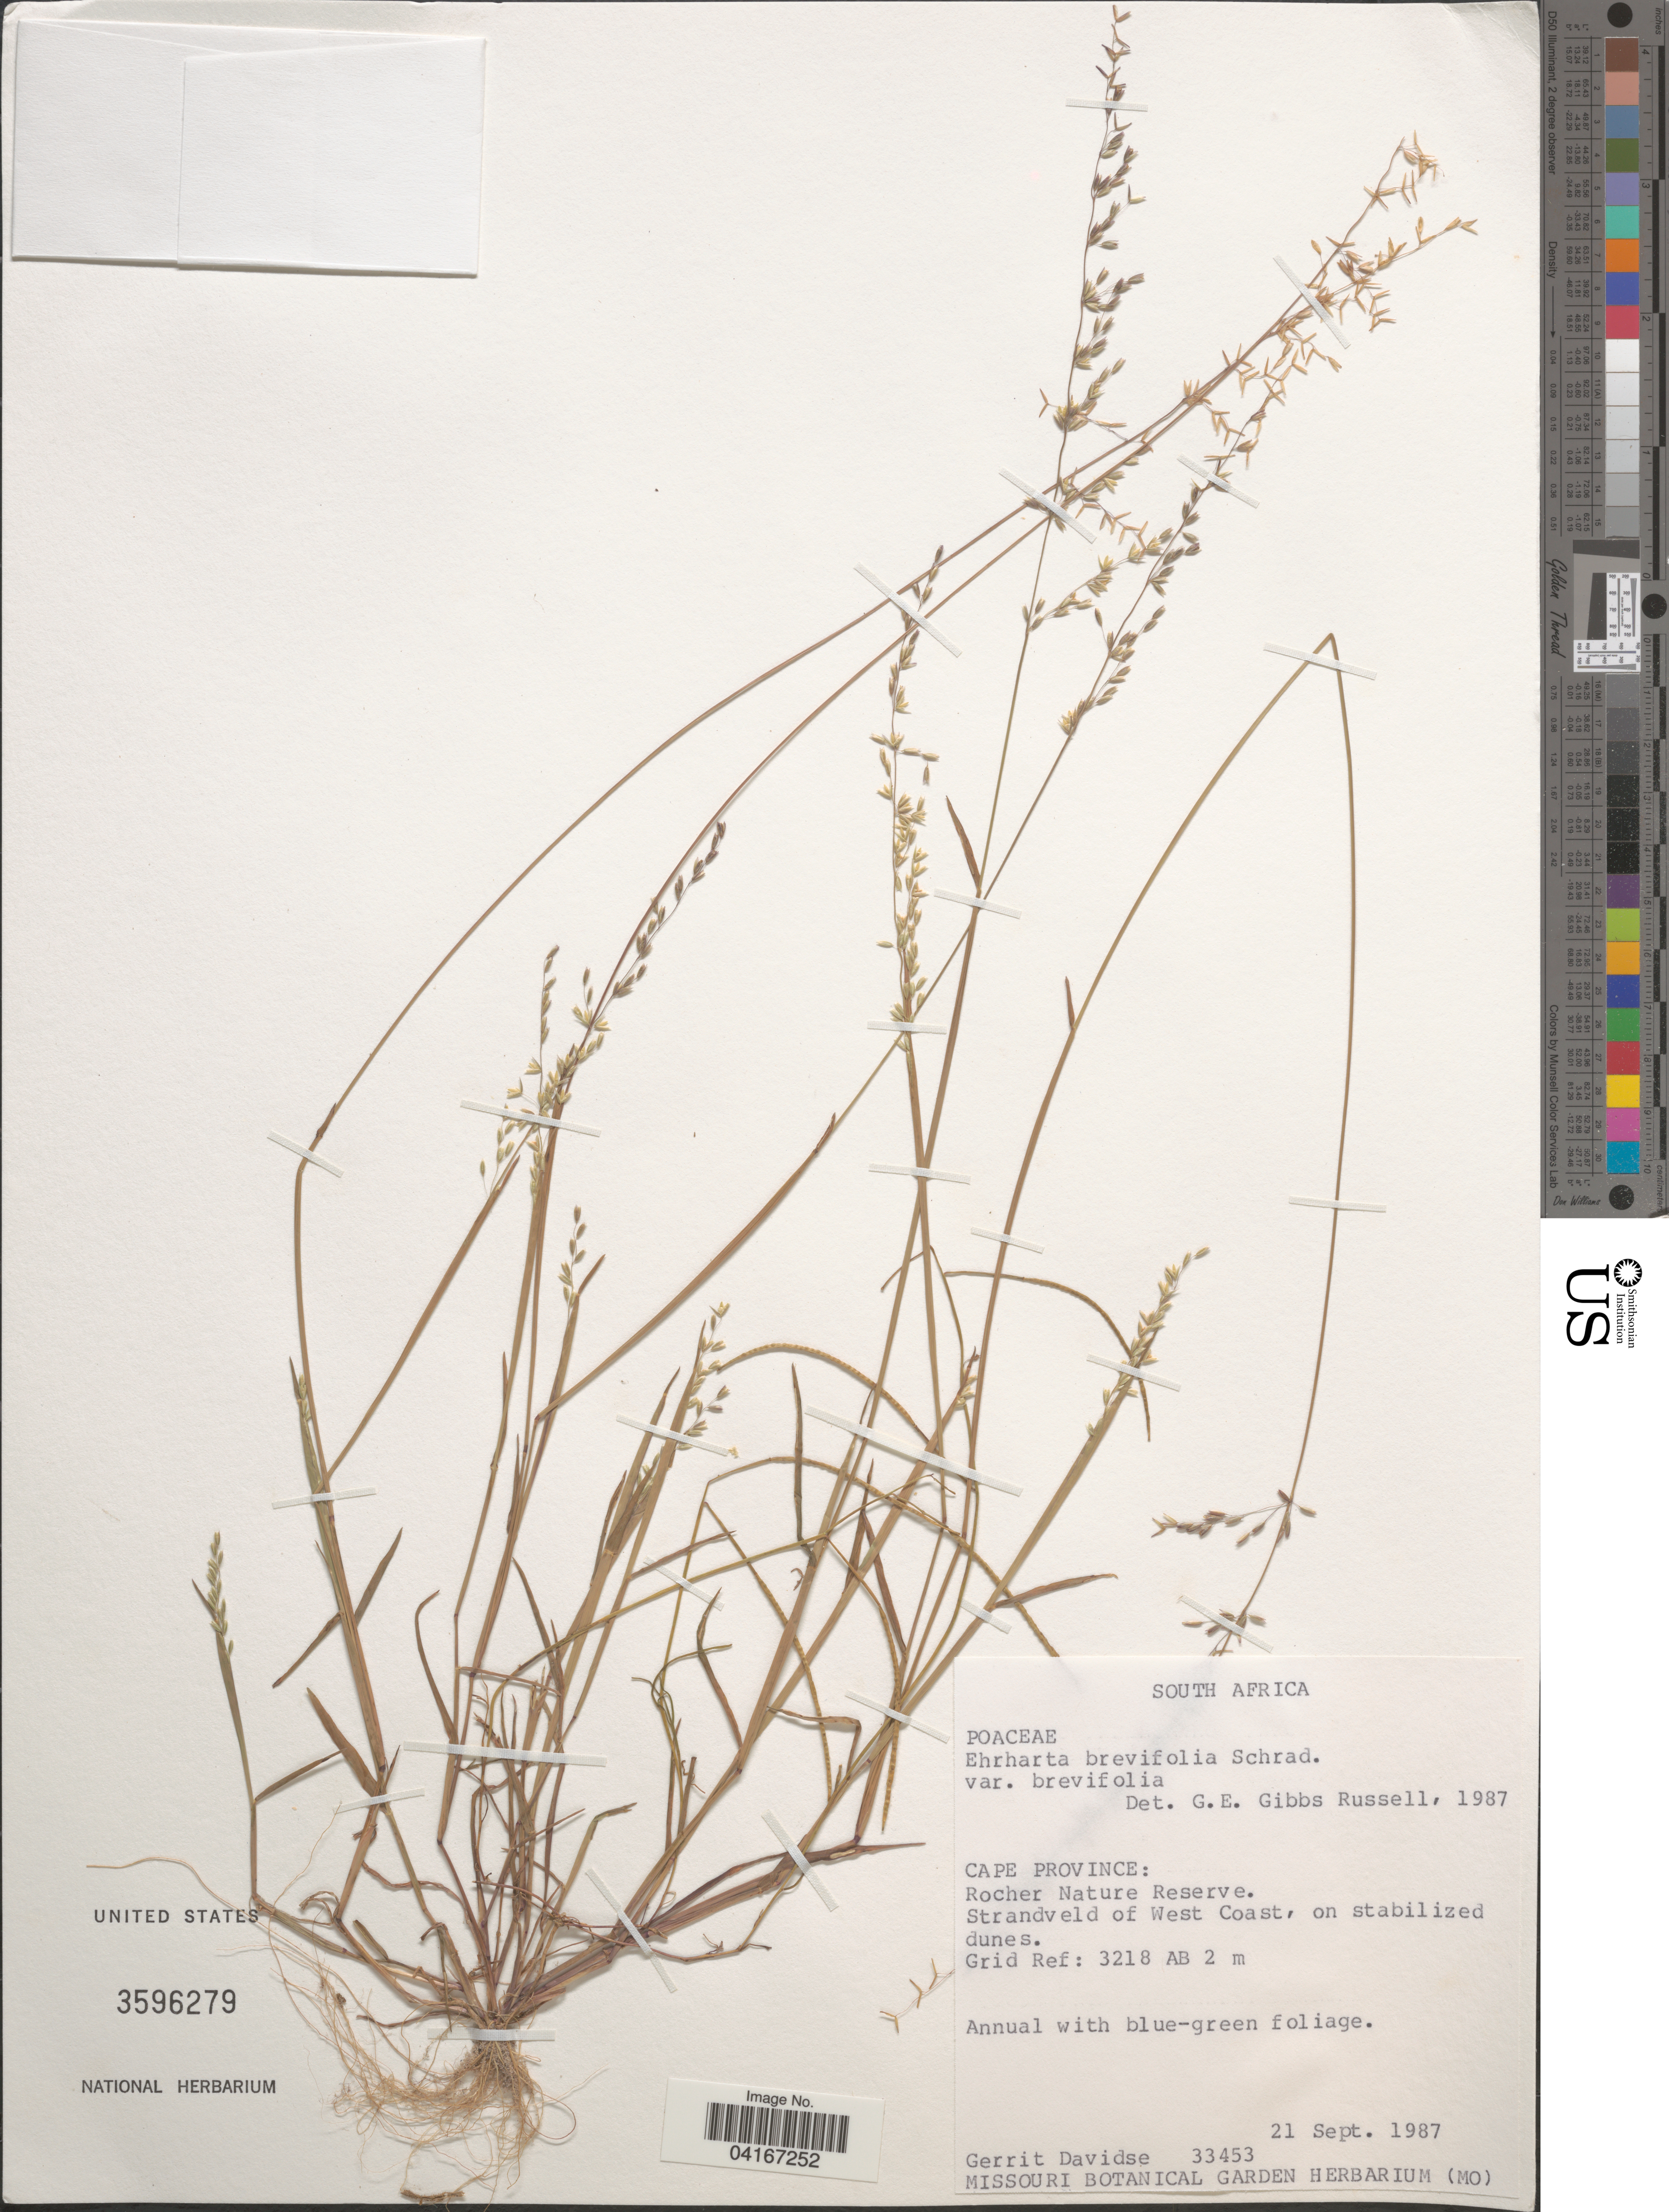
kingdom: Plantae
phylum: Tracheophyta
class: Liliopsida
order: Poales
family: Poaceae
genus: Ehrharta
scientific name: Ehrharta brevifolia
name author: Schrad.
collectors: G. Davidse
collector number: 33453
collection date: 1987-09-21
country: South Africa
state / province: Western Cape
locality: Rocher Nature Reserve. Strandveld of West Coast, on stabilized dunes. Grid Ref: 3218 AB.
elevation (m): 2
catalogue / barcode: US 3596279